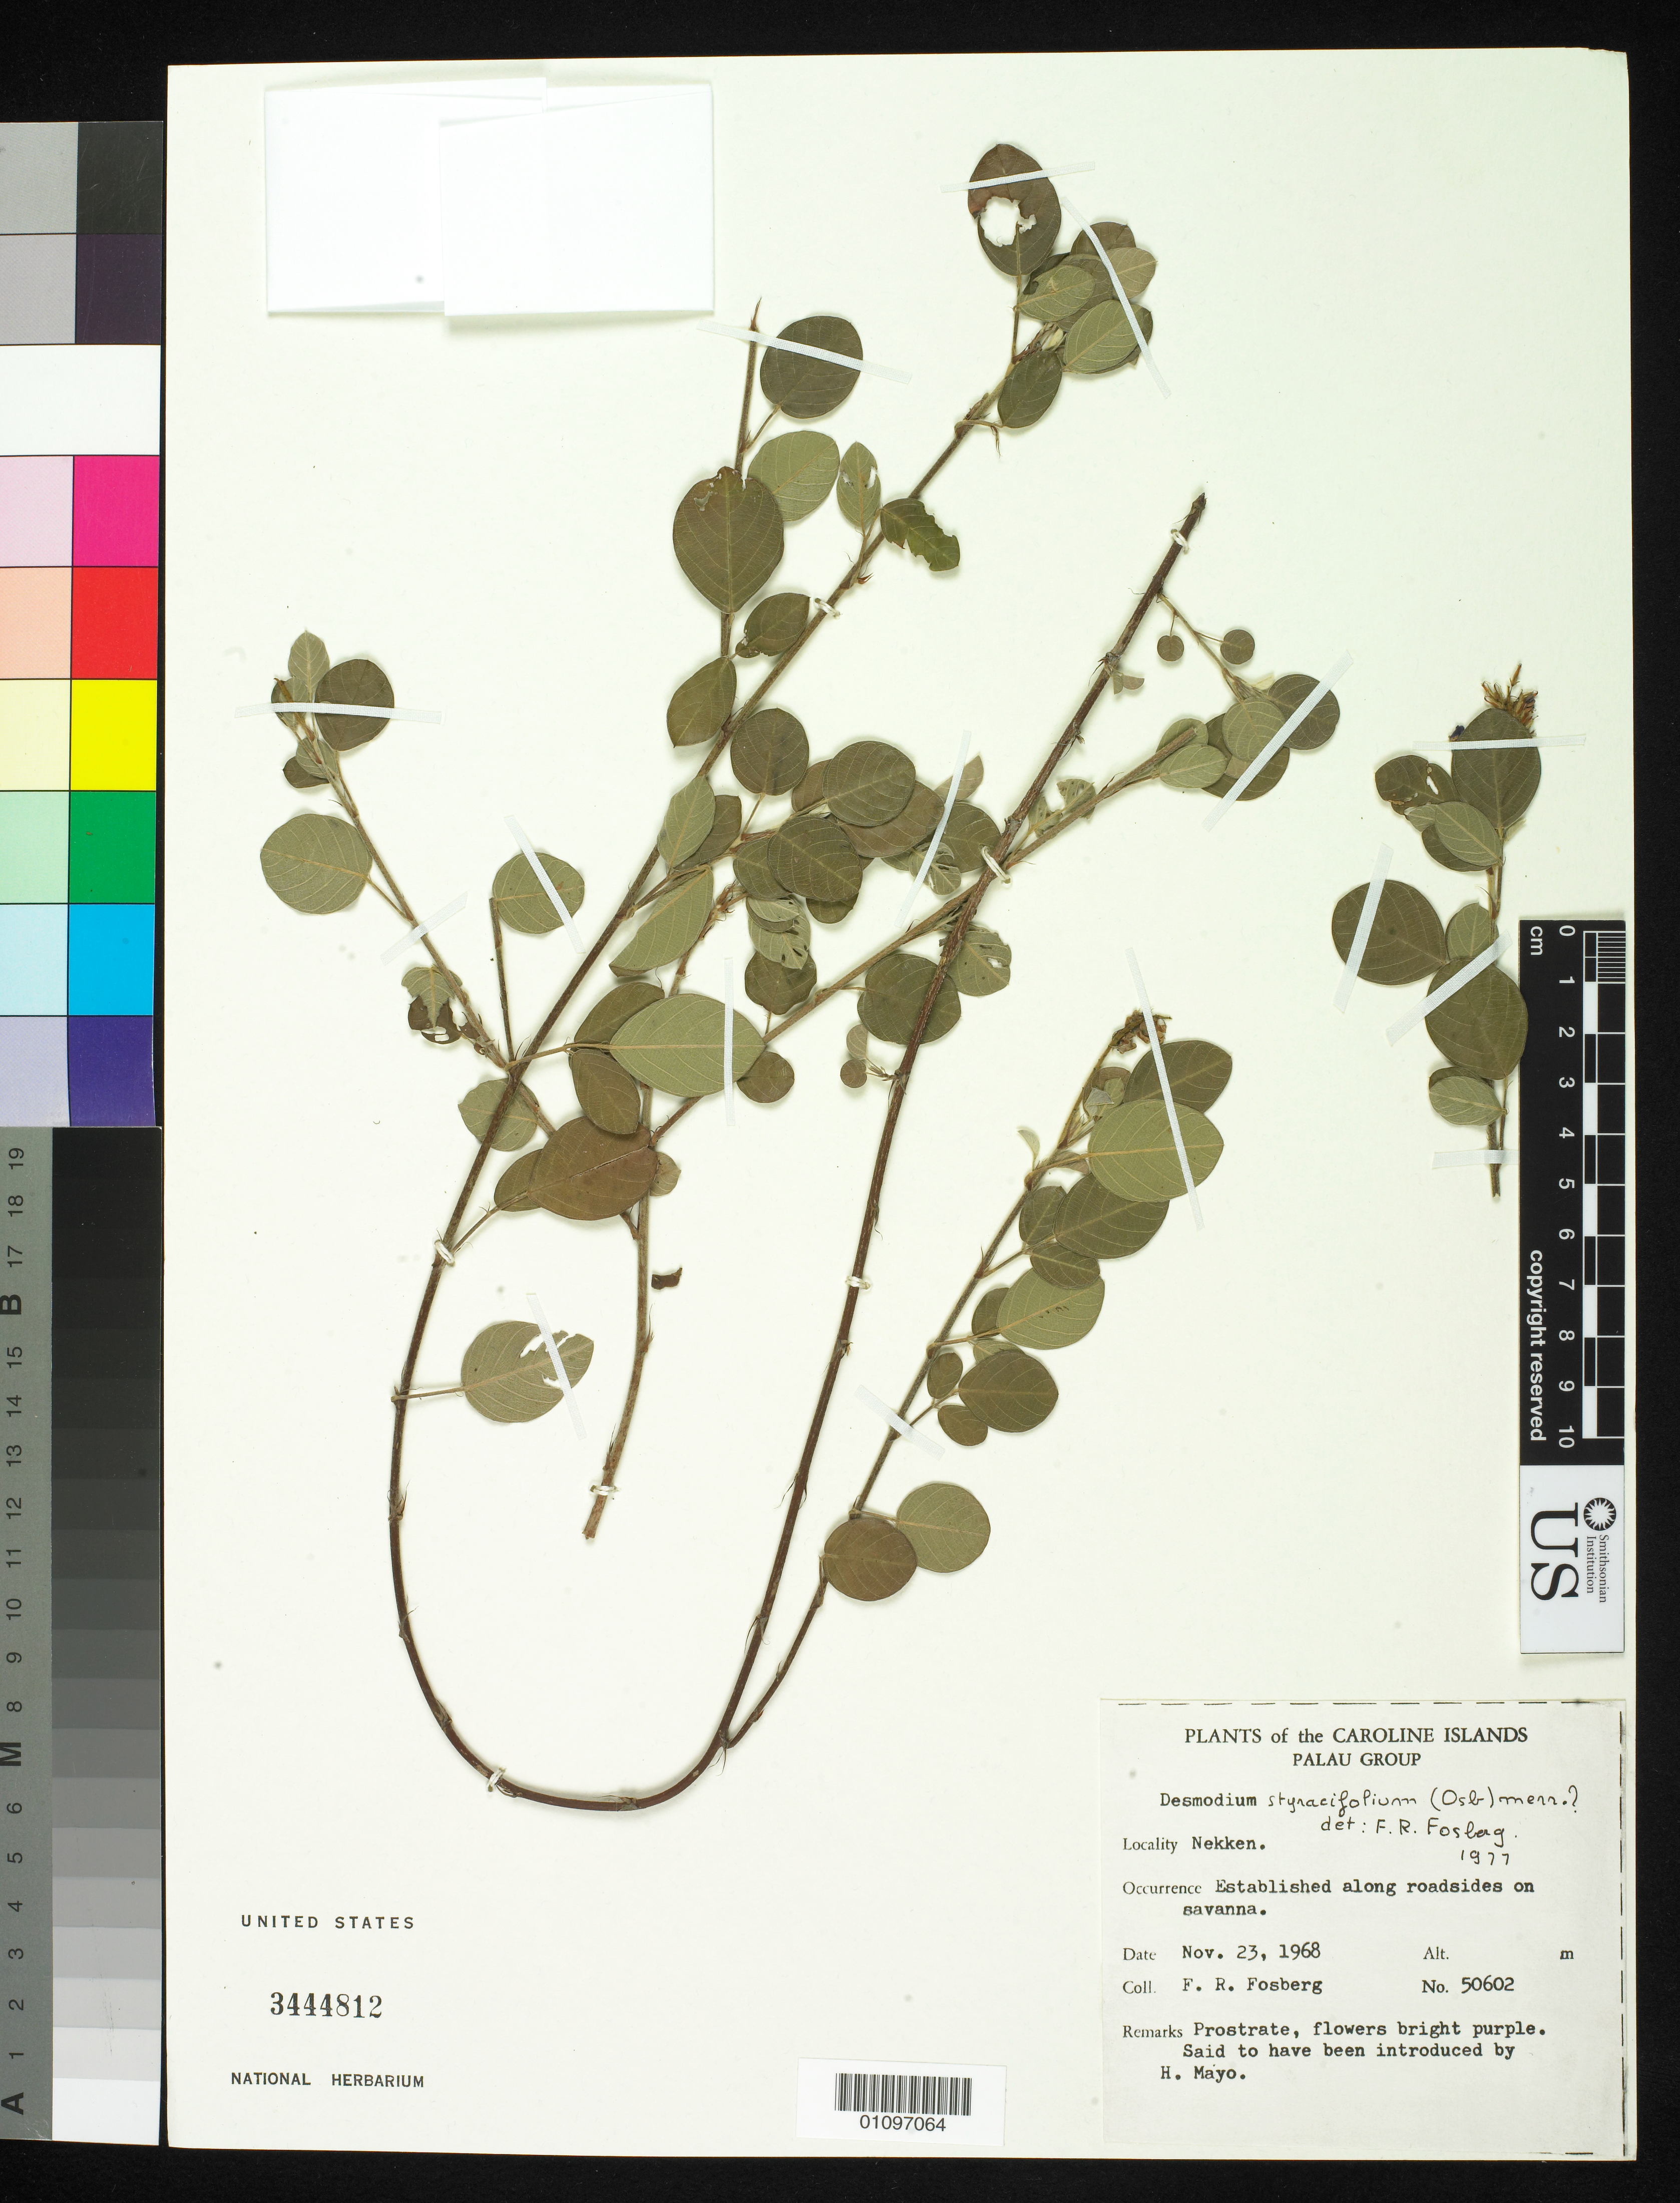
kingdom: Plantae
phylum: Tracheophyta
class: Magnoliopsida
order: Fabales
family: Fabaceae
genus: Desmodium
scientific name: Desmodium styracifolium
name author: Merr.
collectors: F. R. Fosberg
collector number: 50602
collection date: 1968-11-23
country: Palau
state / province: Aimeliik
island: Babeldaob [Babelthuap]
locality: Nekken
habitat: savanna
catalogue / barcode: US 3444812